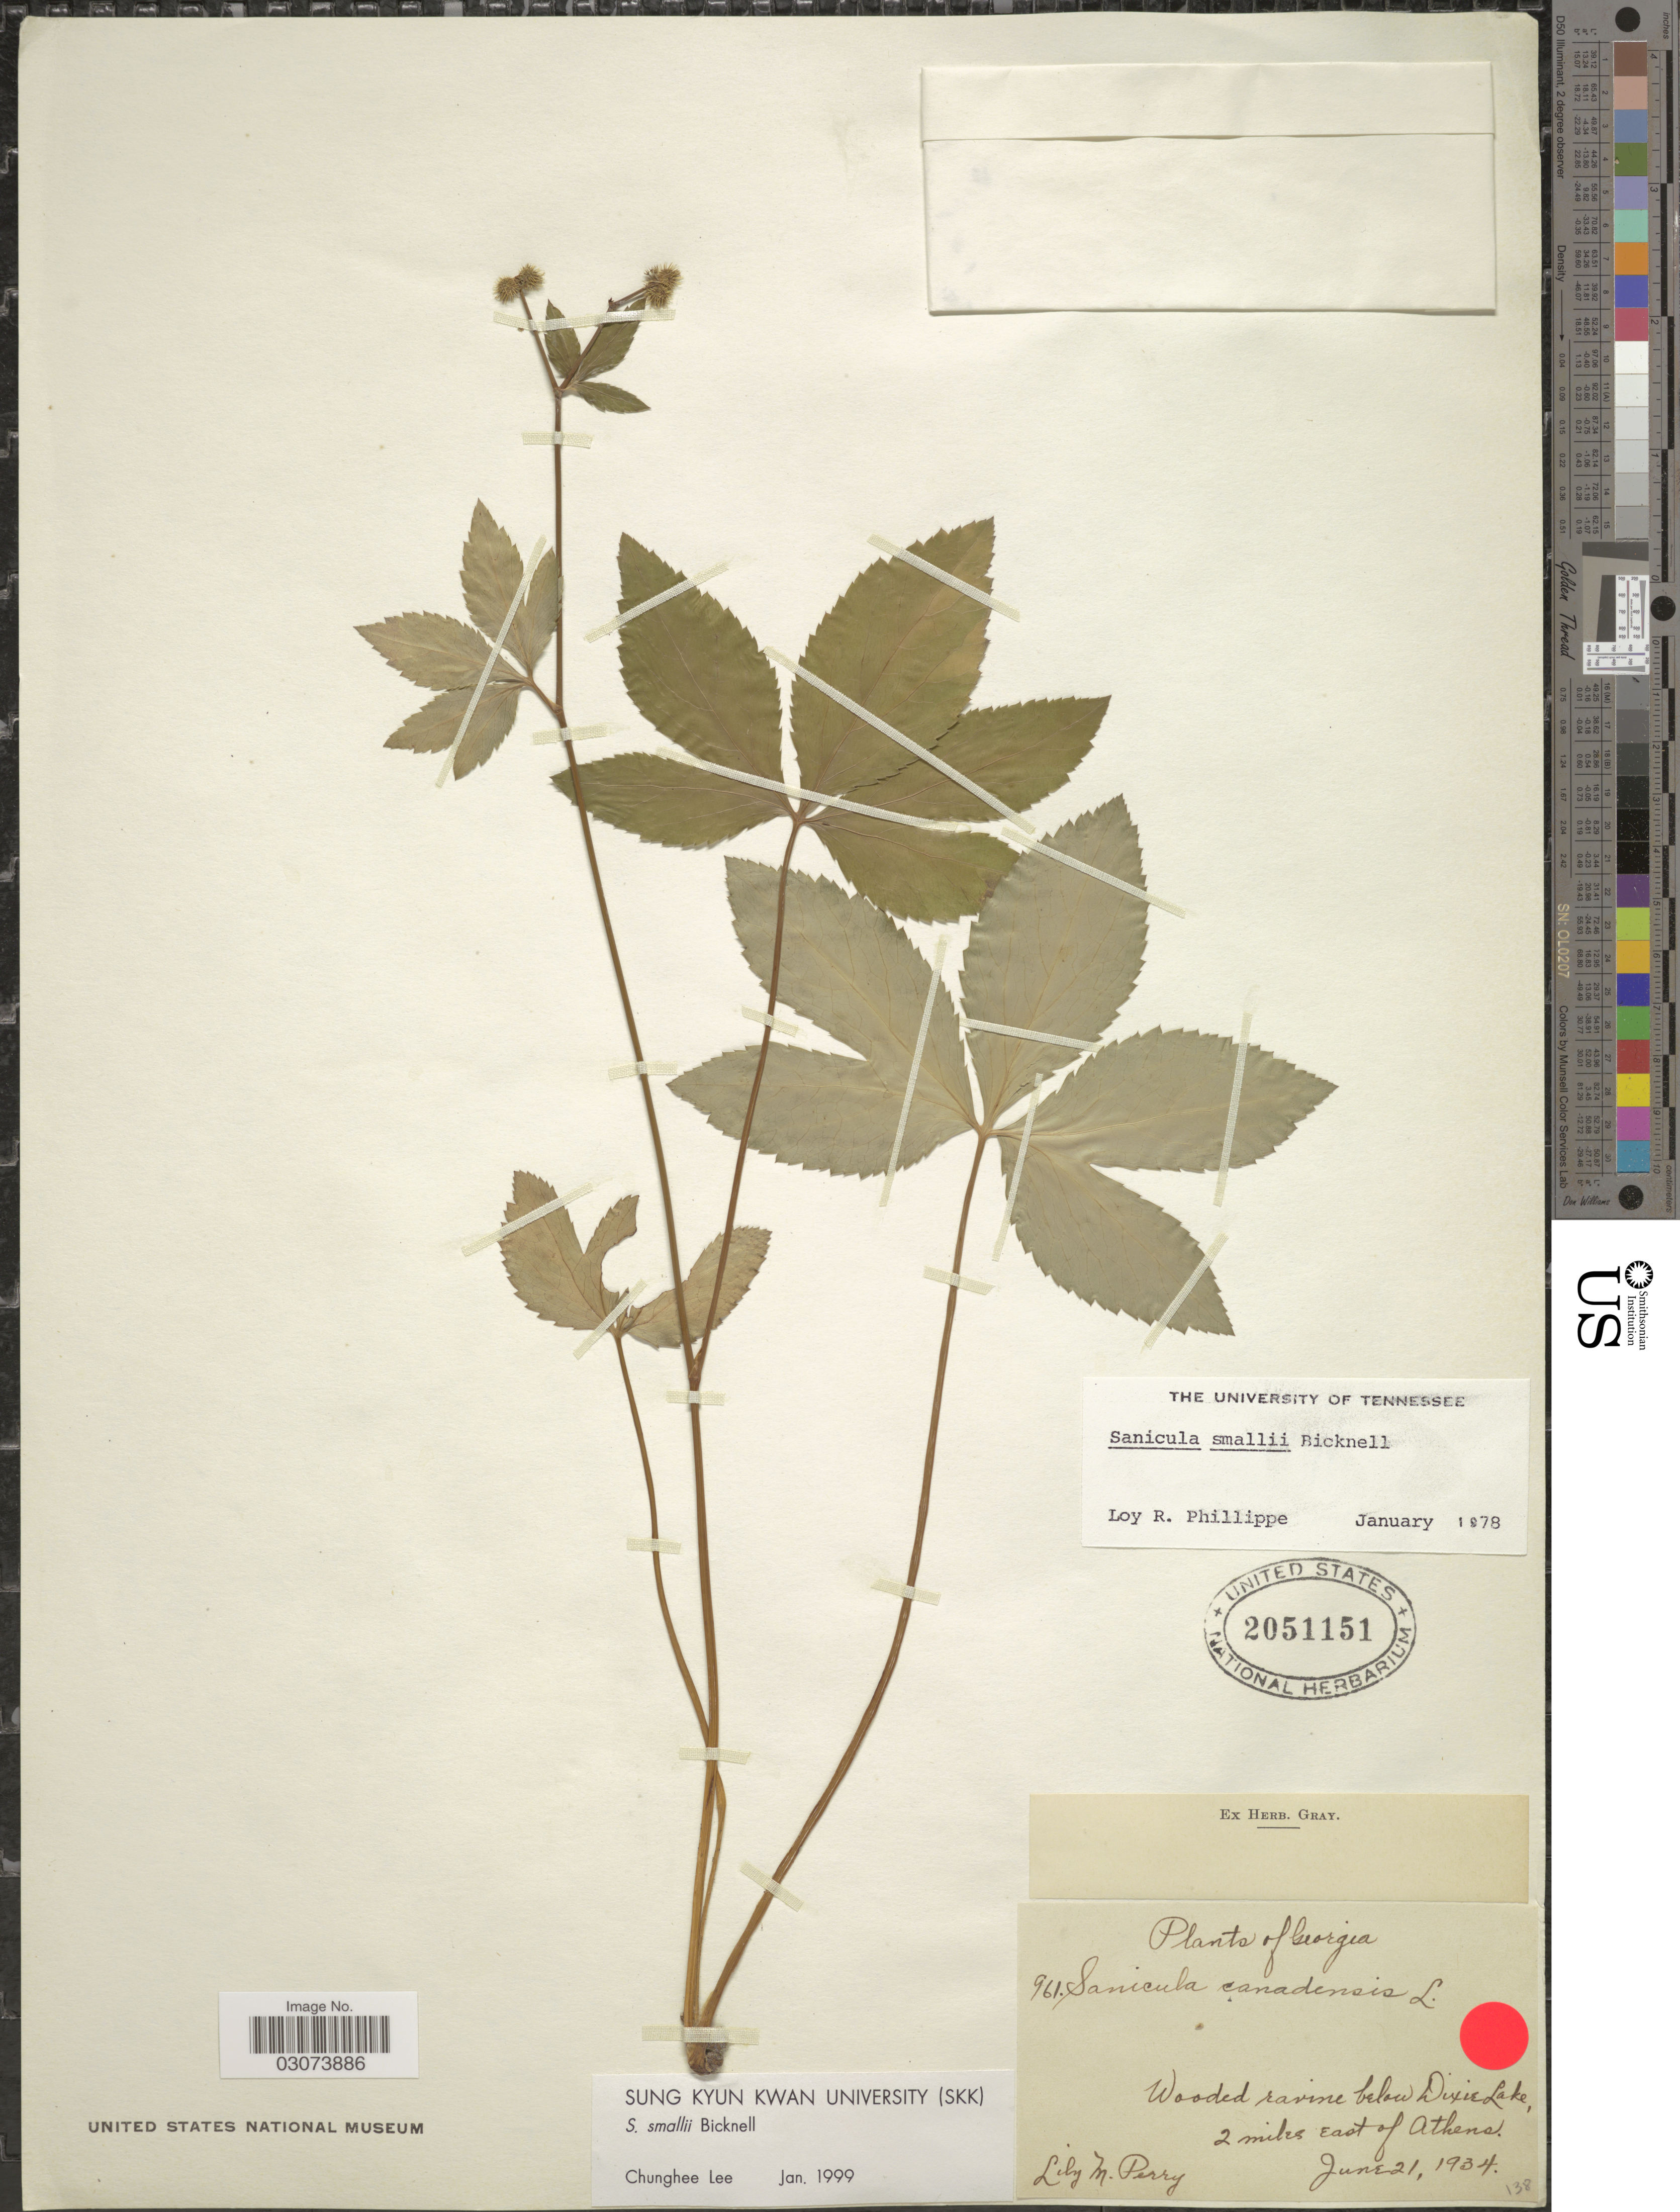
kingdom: Plantae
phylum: Tracheophyta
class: Magnoliopsida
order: Apiales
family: Apiaceae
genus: Sanicula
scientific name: Sanicula smallii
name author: E.P. Bicknell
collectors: L. M. Perry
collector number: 961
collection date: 1934-06-21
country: United States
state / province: Georgia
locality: Wooded ravine below Dixie Lake, 2 miles East of Athens.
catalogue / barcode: US 2051151